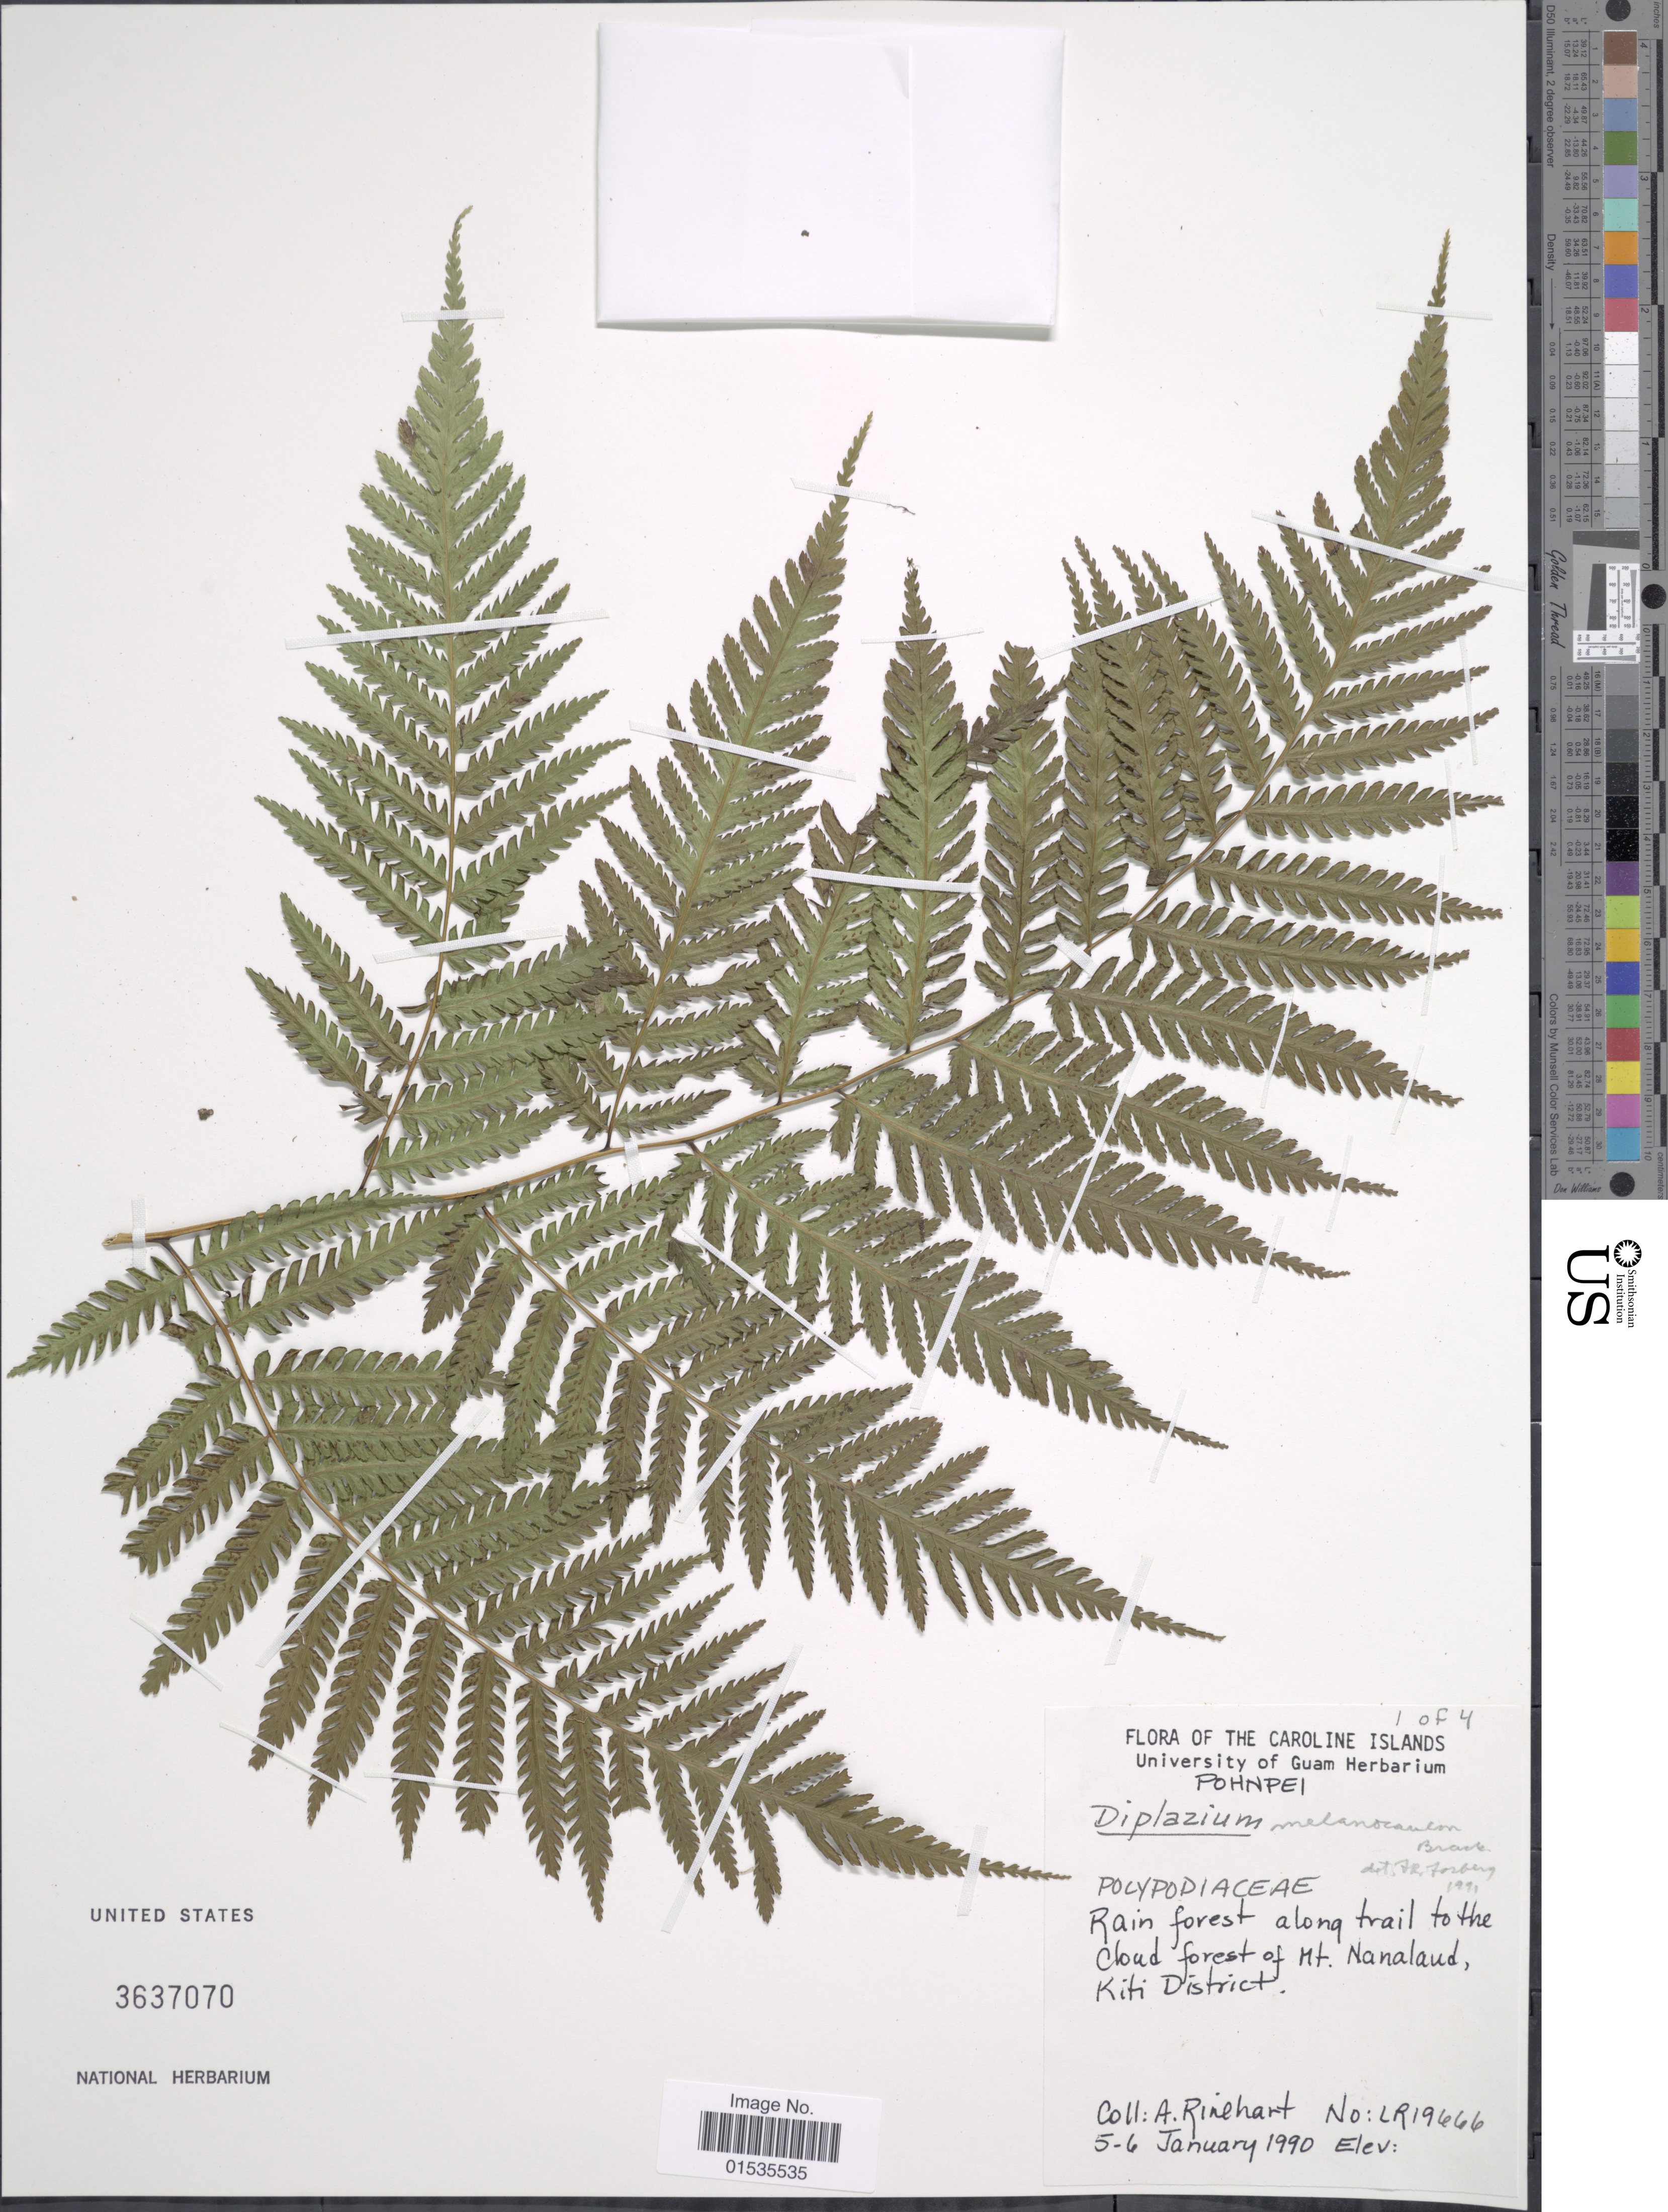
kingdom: Plantae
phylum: Tracheophyta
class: Polypodiopsida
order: Polypodiales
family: Athyriaceae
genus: Diplazium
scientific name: Diplazium sp.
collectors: A. Rinehart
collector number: LR19666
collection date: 1990-01-05/1990-01-06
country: Micronesia, Federated States of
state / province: Pohnpei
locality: The Caroline Islands, Rain forest along trail to the cloud forest of Mt. Nanalaud, Kiti District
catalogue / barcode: US 3637070